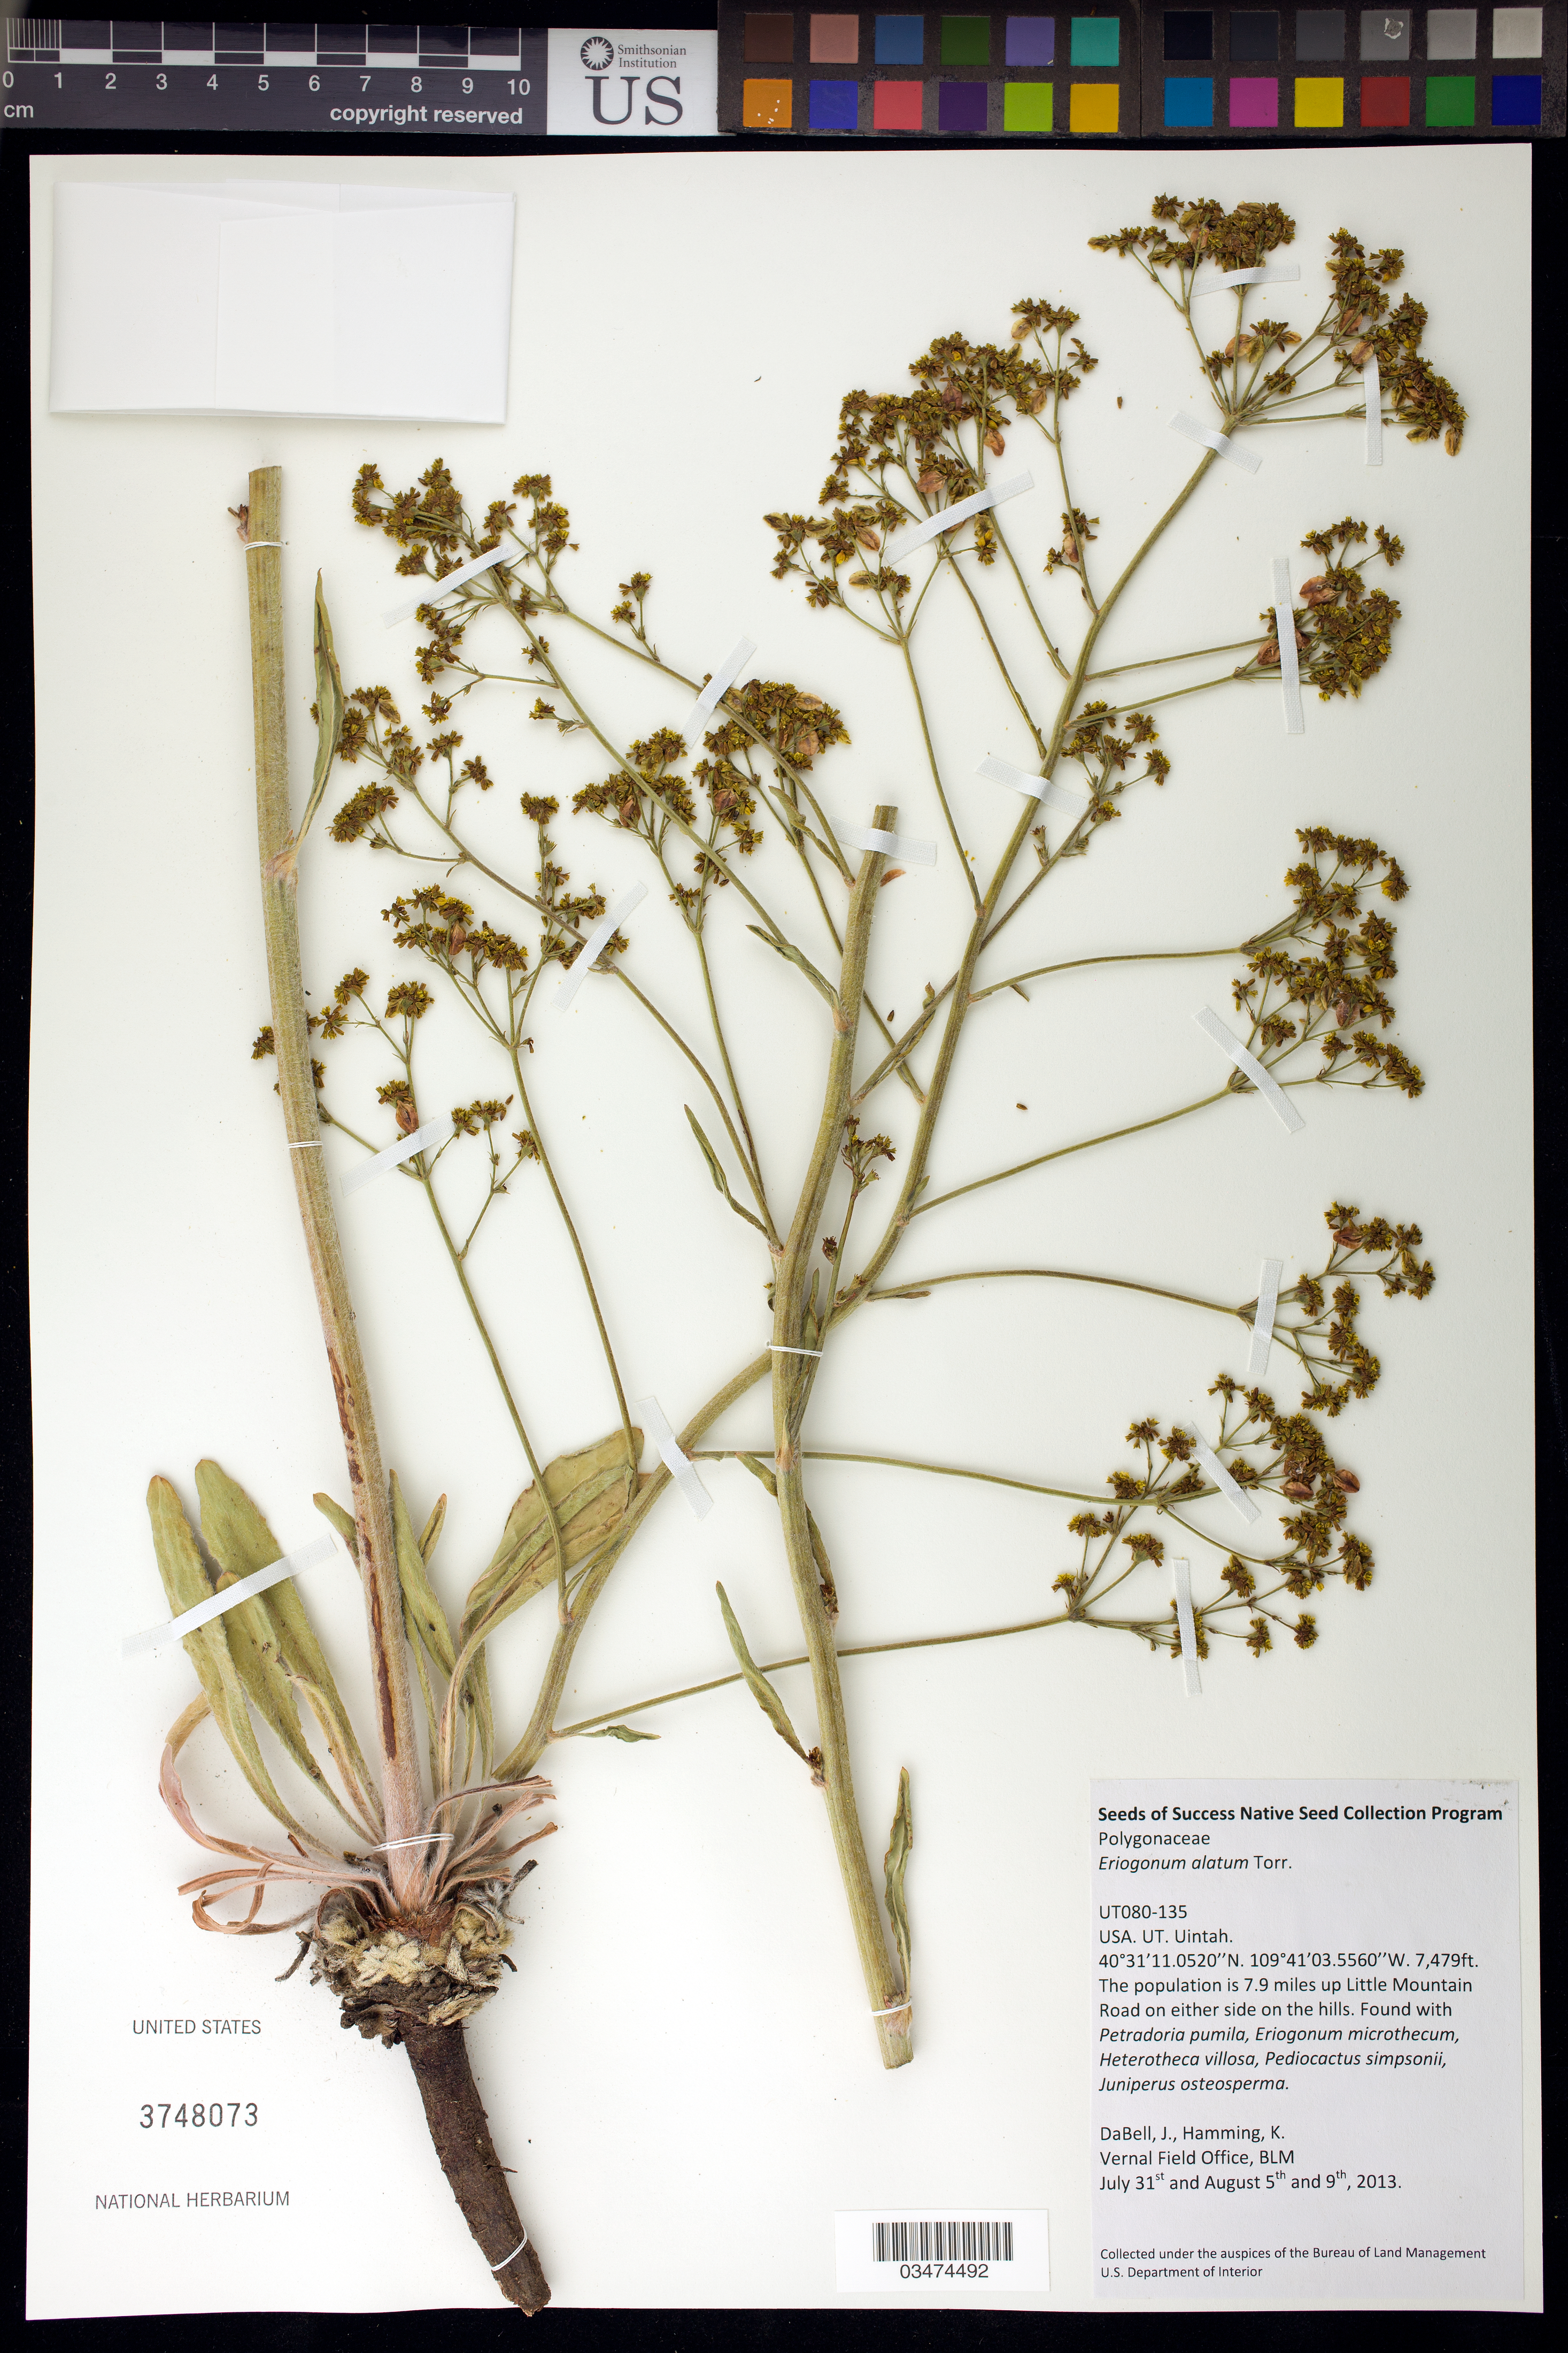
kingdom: Plantae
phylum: Tracheophyta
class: Magnoliopsida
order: Caryophyllales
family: Polygonaceae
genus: Eriogonum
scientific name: Eriogonum alatum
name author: Torr.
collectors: J. DaBell & K. Hamming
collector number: UT080-135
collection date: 2013-07-31/2013-08-09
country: United States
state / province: Utah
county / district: Uintah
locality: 7.9 miles up Little Mountain Rd.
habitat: With Petradoria pumila, Juniperus osteosperma, ect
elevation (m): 2280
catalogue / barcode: US 3748073